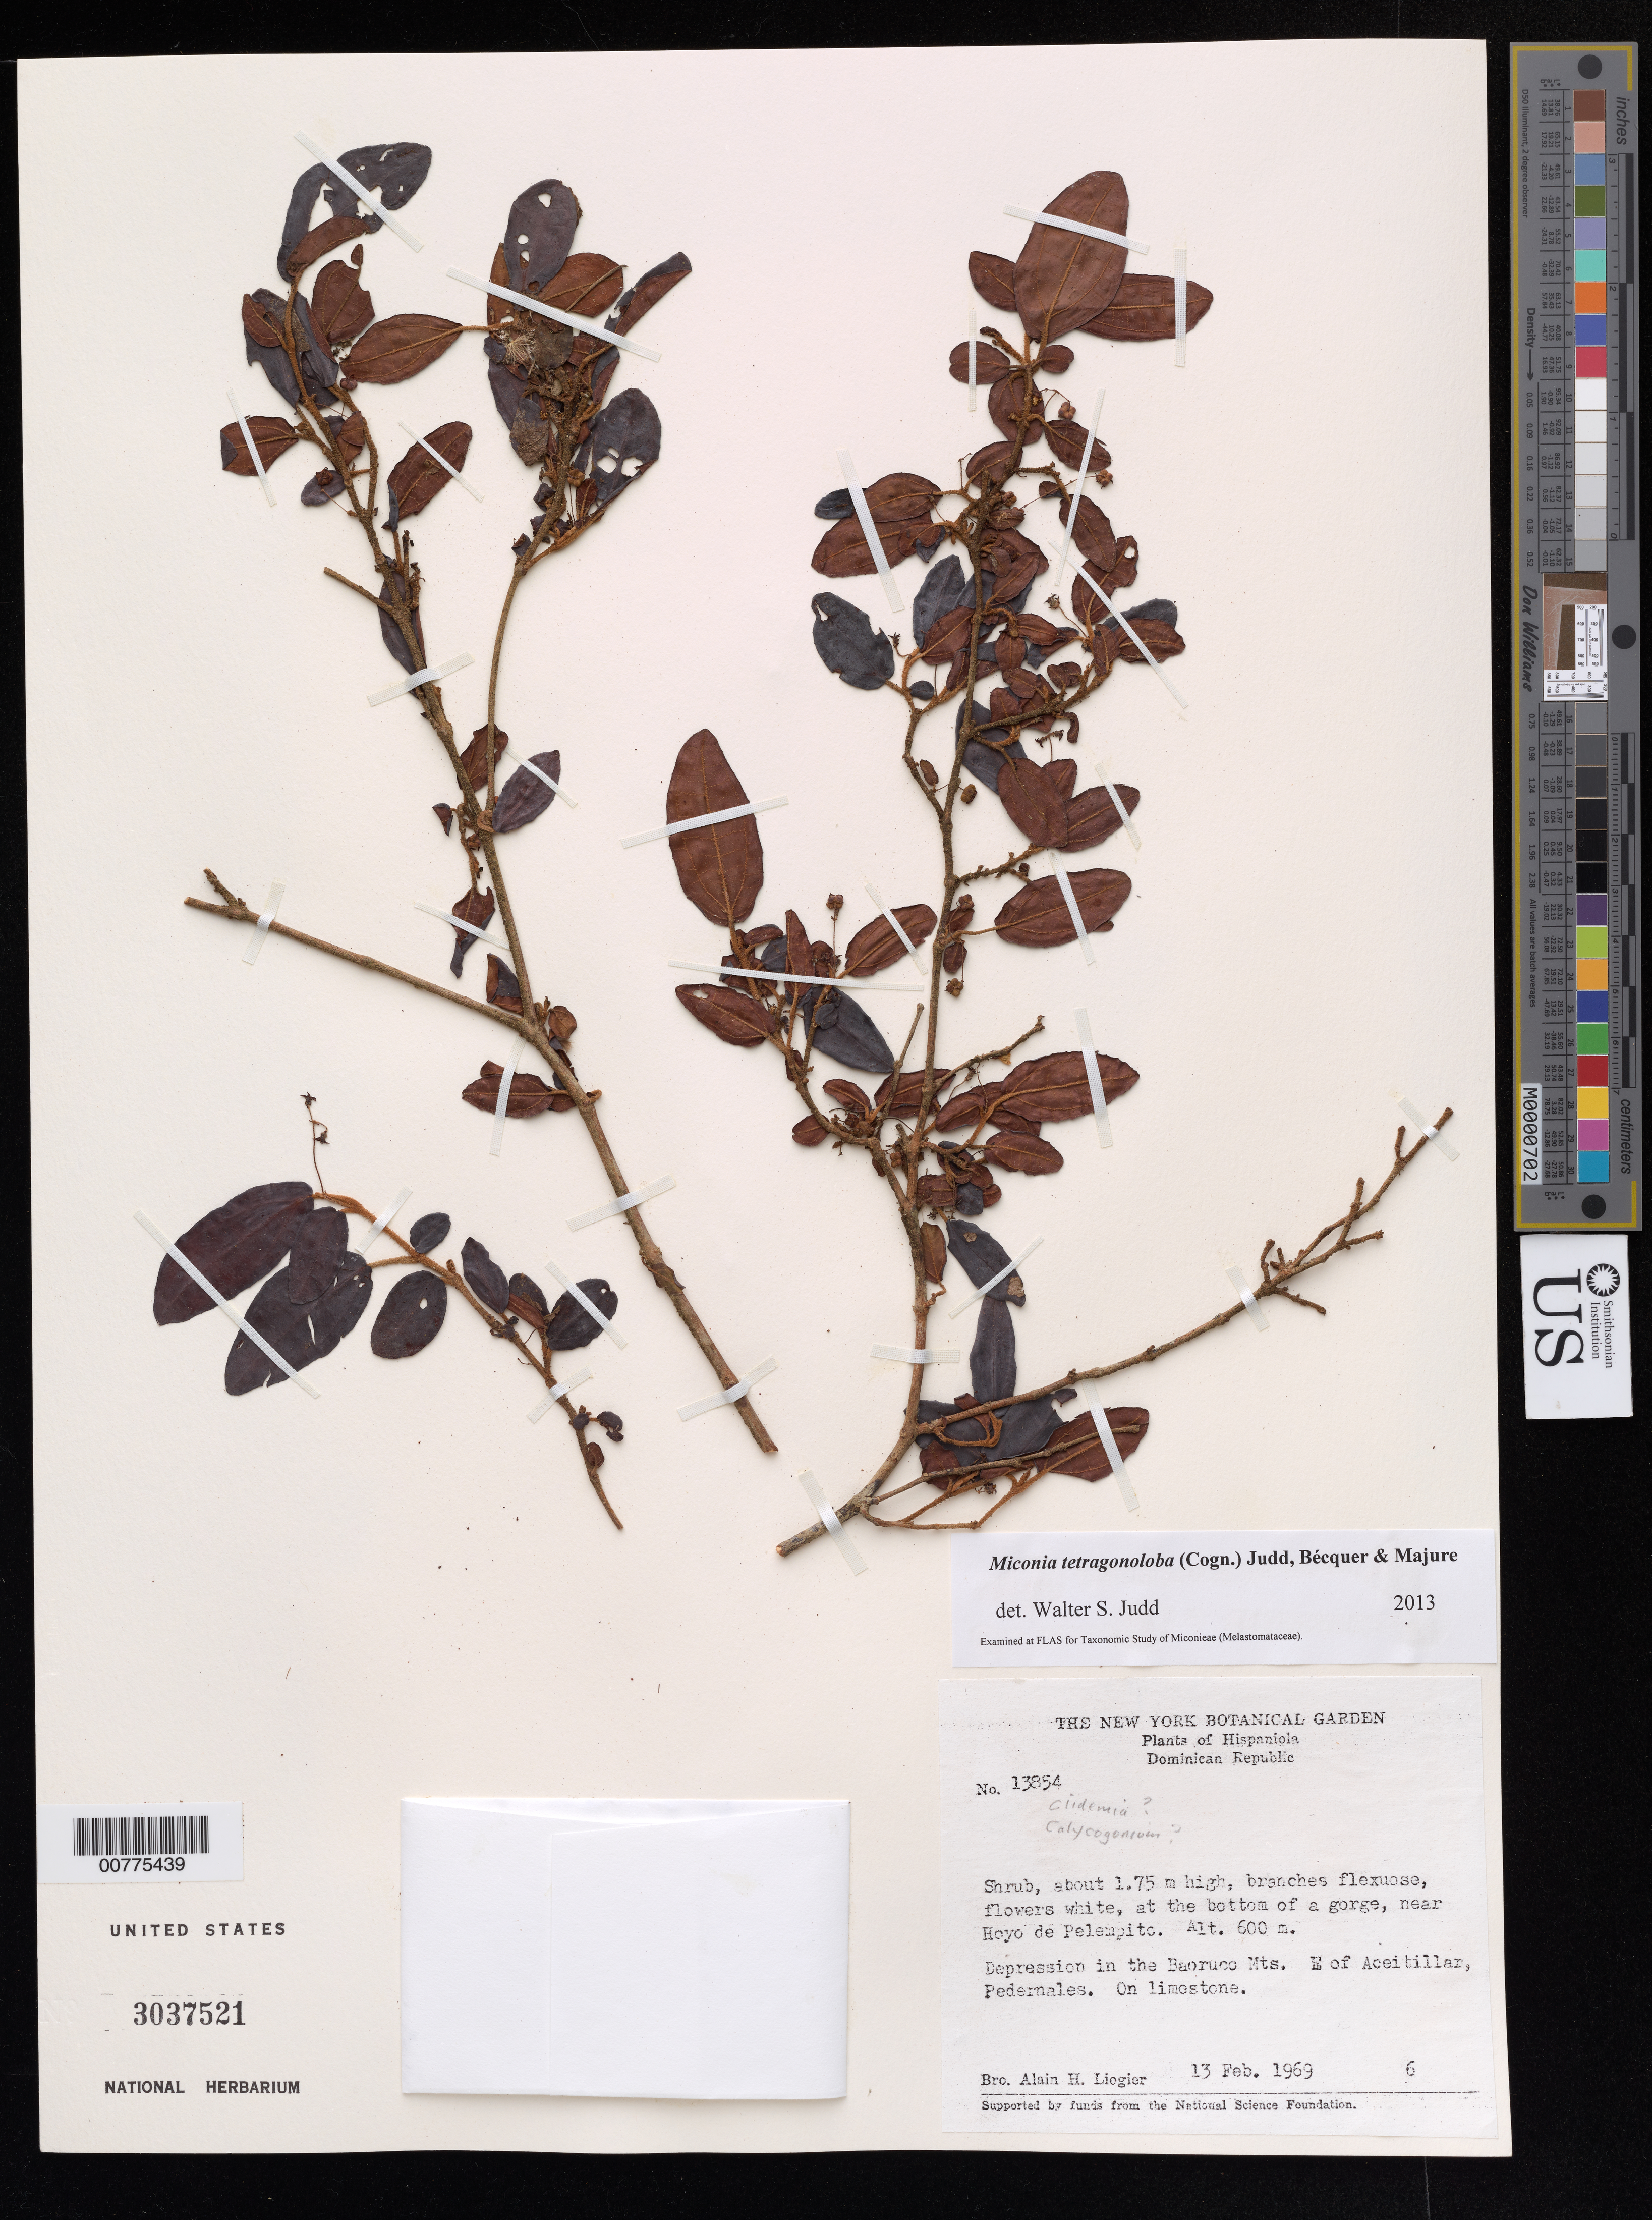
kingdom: Plantae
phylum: Tracheophyta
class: Magnoliopsida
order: Myrtales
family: Melastomataceae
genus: Miconia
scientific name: Miconia tetragonoloba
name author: (Cogn.) Judd et al.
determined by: Judd, Walter S.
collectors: A. H. Liogier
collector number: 13854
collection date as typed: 13 Feb 1969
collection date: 1969-02-13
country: Dominican Republic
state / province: Pedernales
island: Hispaniola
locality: East of Aceitillar, depression in the Baoruco Mts., near Hoyo de Pelempito.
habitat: At the bottom of a gorge, on limestone.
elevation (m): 600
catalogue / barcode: US 3037521